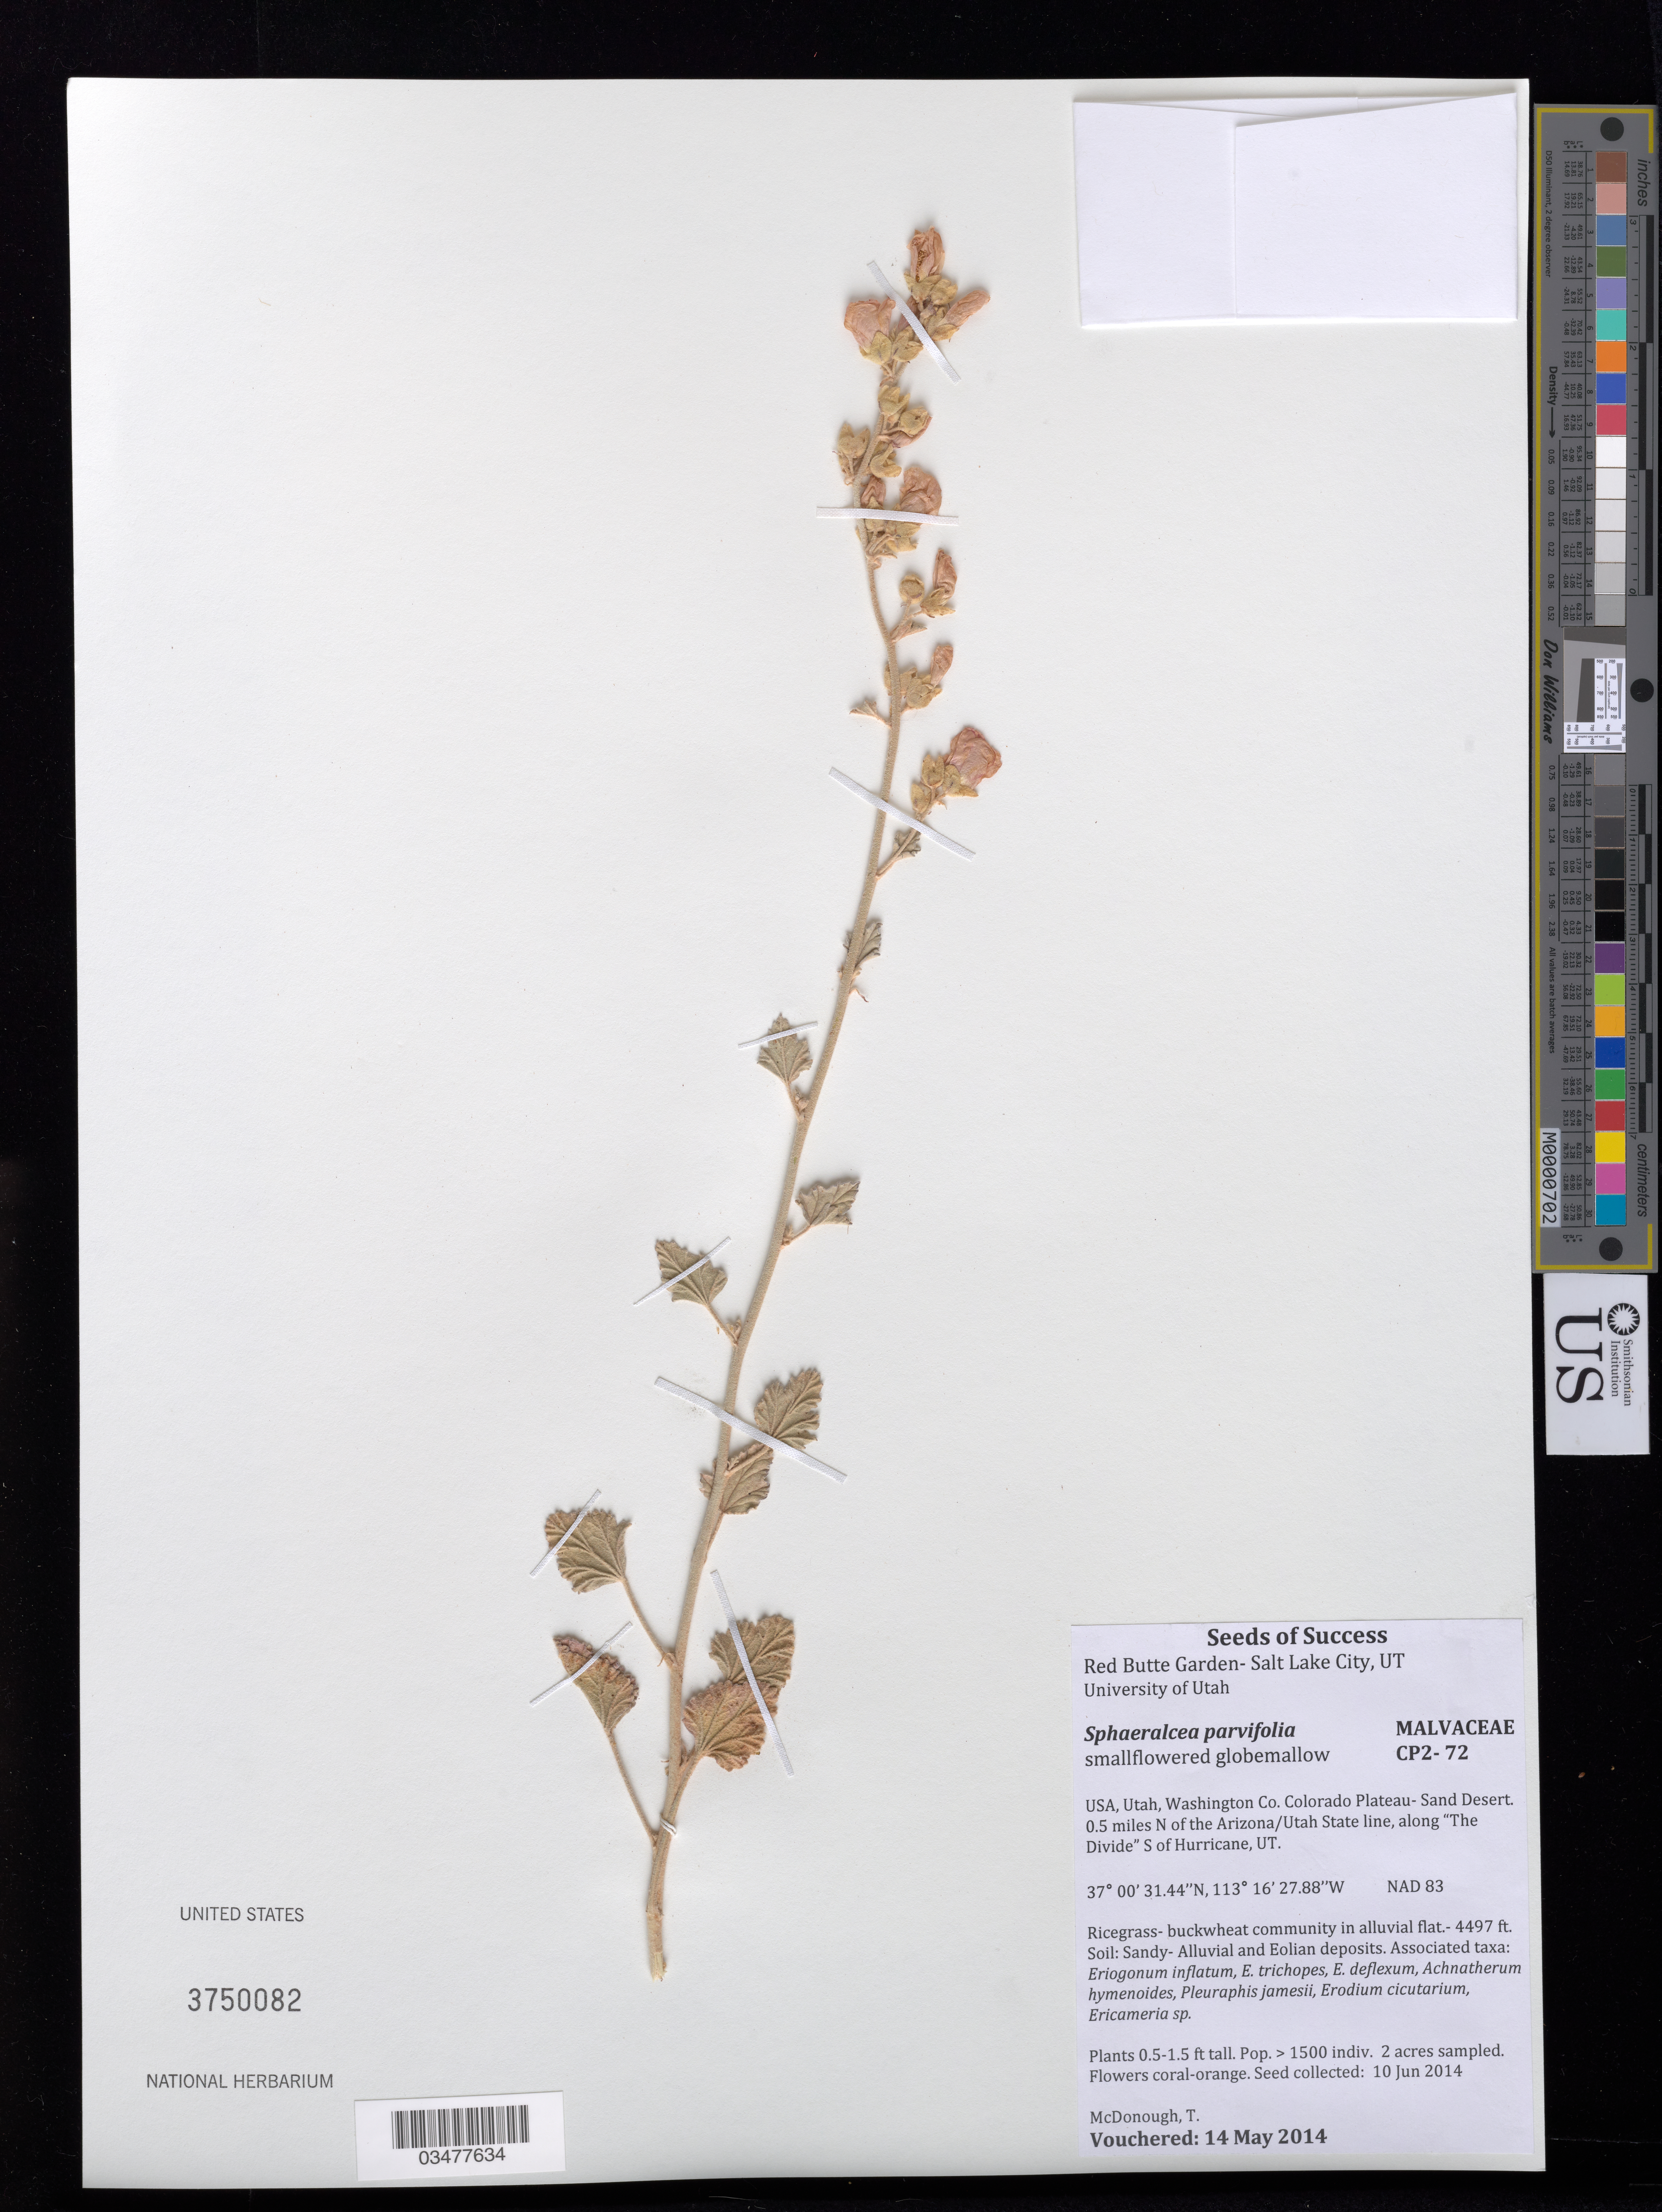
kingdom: Plantae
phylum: Tracheophyta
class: Magnoliopsida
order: Malvales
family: Malvaceae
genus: Sphaeralcea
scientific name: Sphaeralcea parvifolia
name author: A. Nelson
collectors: T. McDonough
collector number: CP2-72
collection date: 2014-06-10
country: United States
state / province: Utah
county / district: Washington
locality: Colorado Plateau-Sand Desert. 0.5 mi. N of Arizona/Utah State line, along "The Divide" S of Hurricane.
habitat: Ricegrass-buckwheat community in alluvial flat, soil Sandy-Alluvial and Eolian deposits, With Eriogonum inflatum, Erodium circutarium, Ericameria sp.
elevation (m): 1371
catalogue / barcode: US 3750082